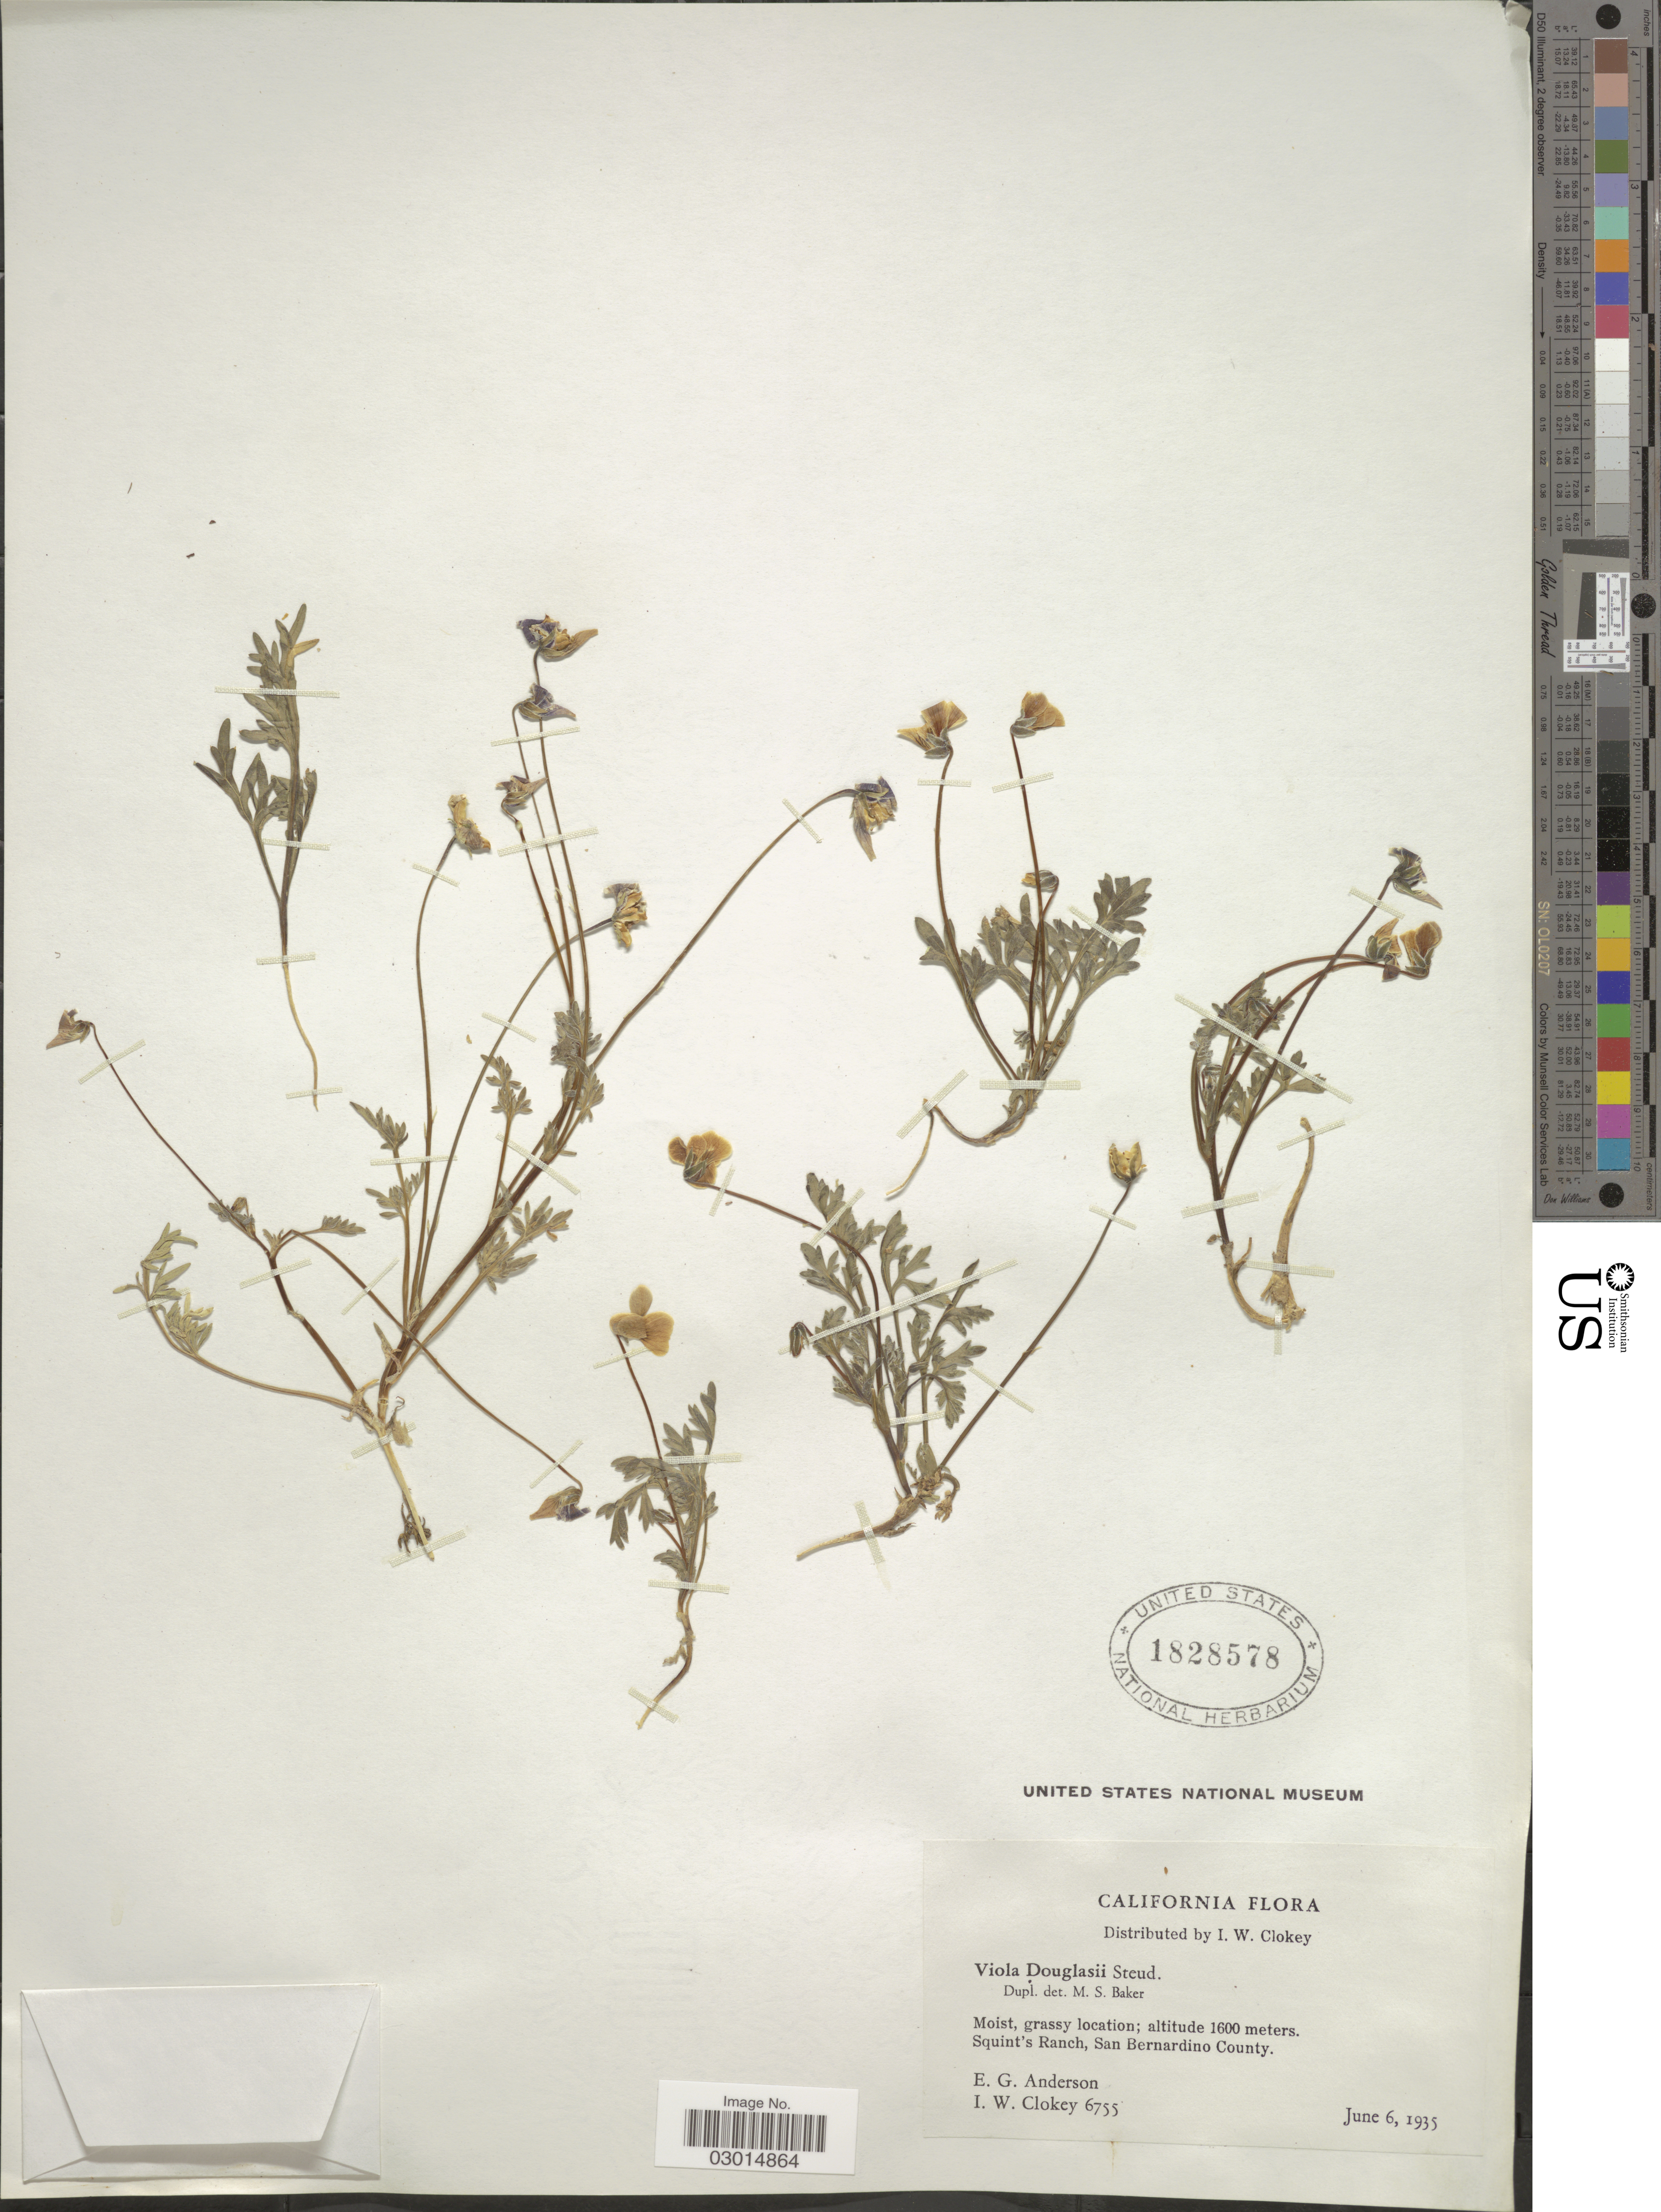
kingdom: Plantae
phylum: Tracheophyta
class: Magnoliopsida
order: Malpighiales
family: Violaceae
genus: Viola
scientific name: Viola douglasii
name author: Steud.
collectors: E. G. Anderson & I. W. Clokey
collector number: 6755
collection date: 1935-06-06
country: United States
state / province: California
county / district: San Bernardino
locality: Squint's Ranch, San Bernardino County.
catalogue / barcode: US 1828578